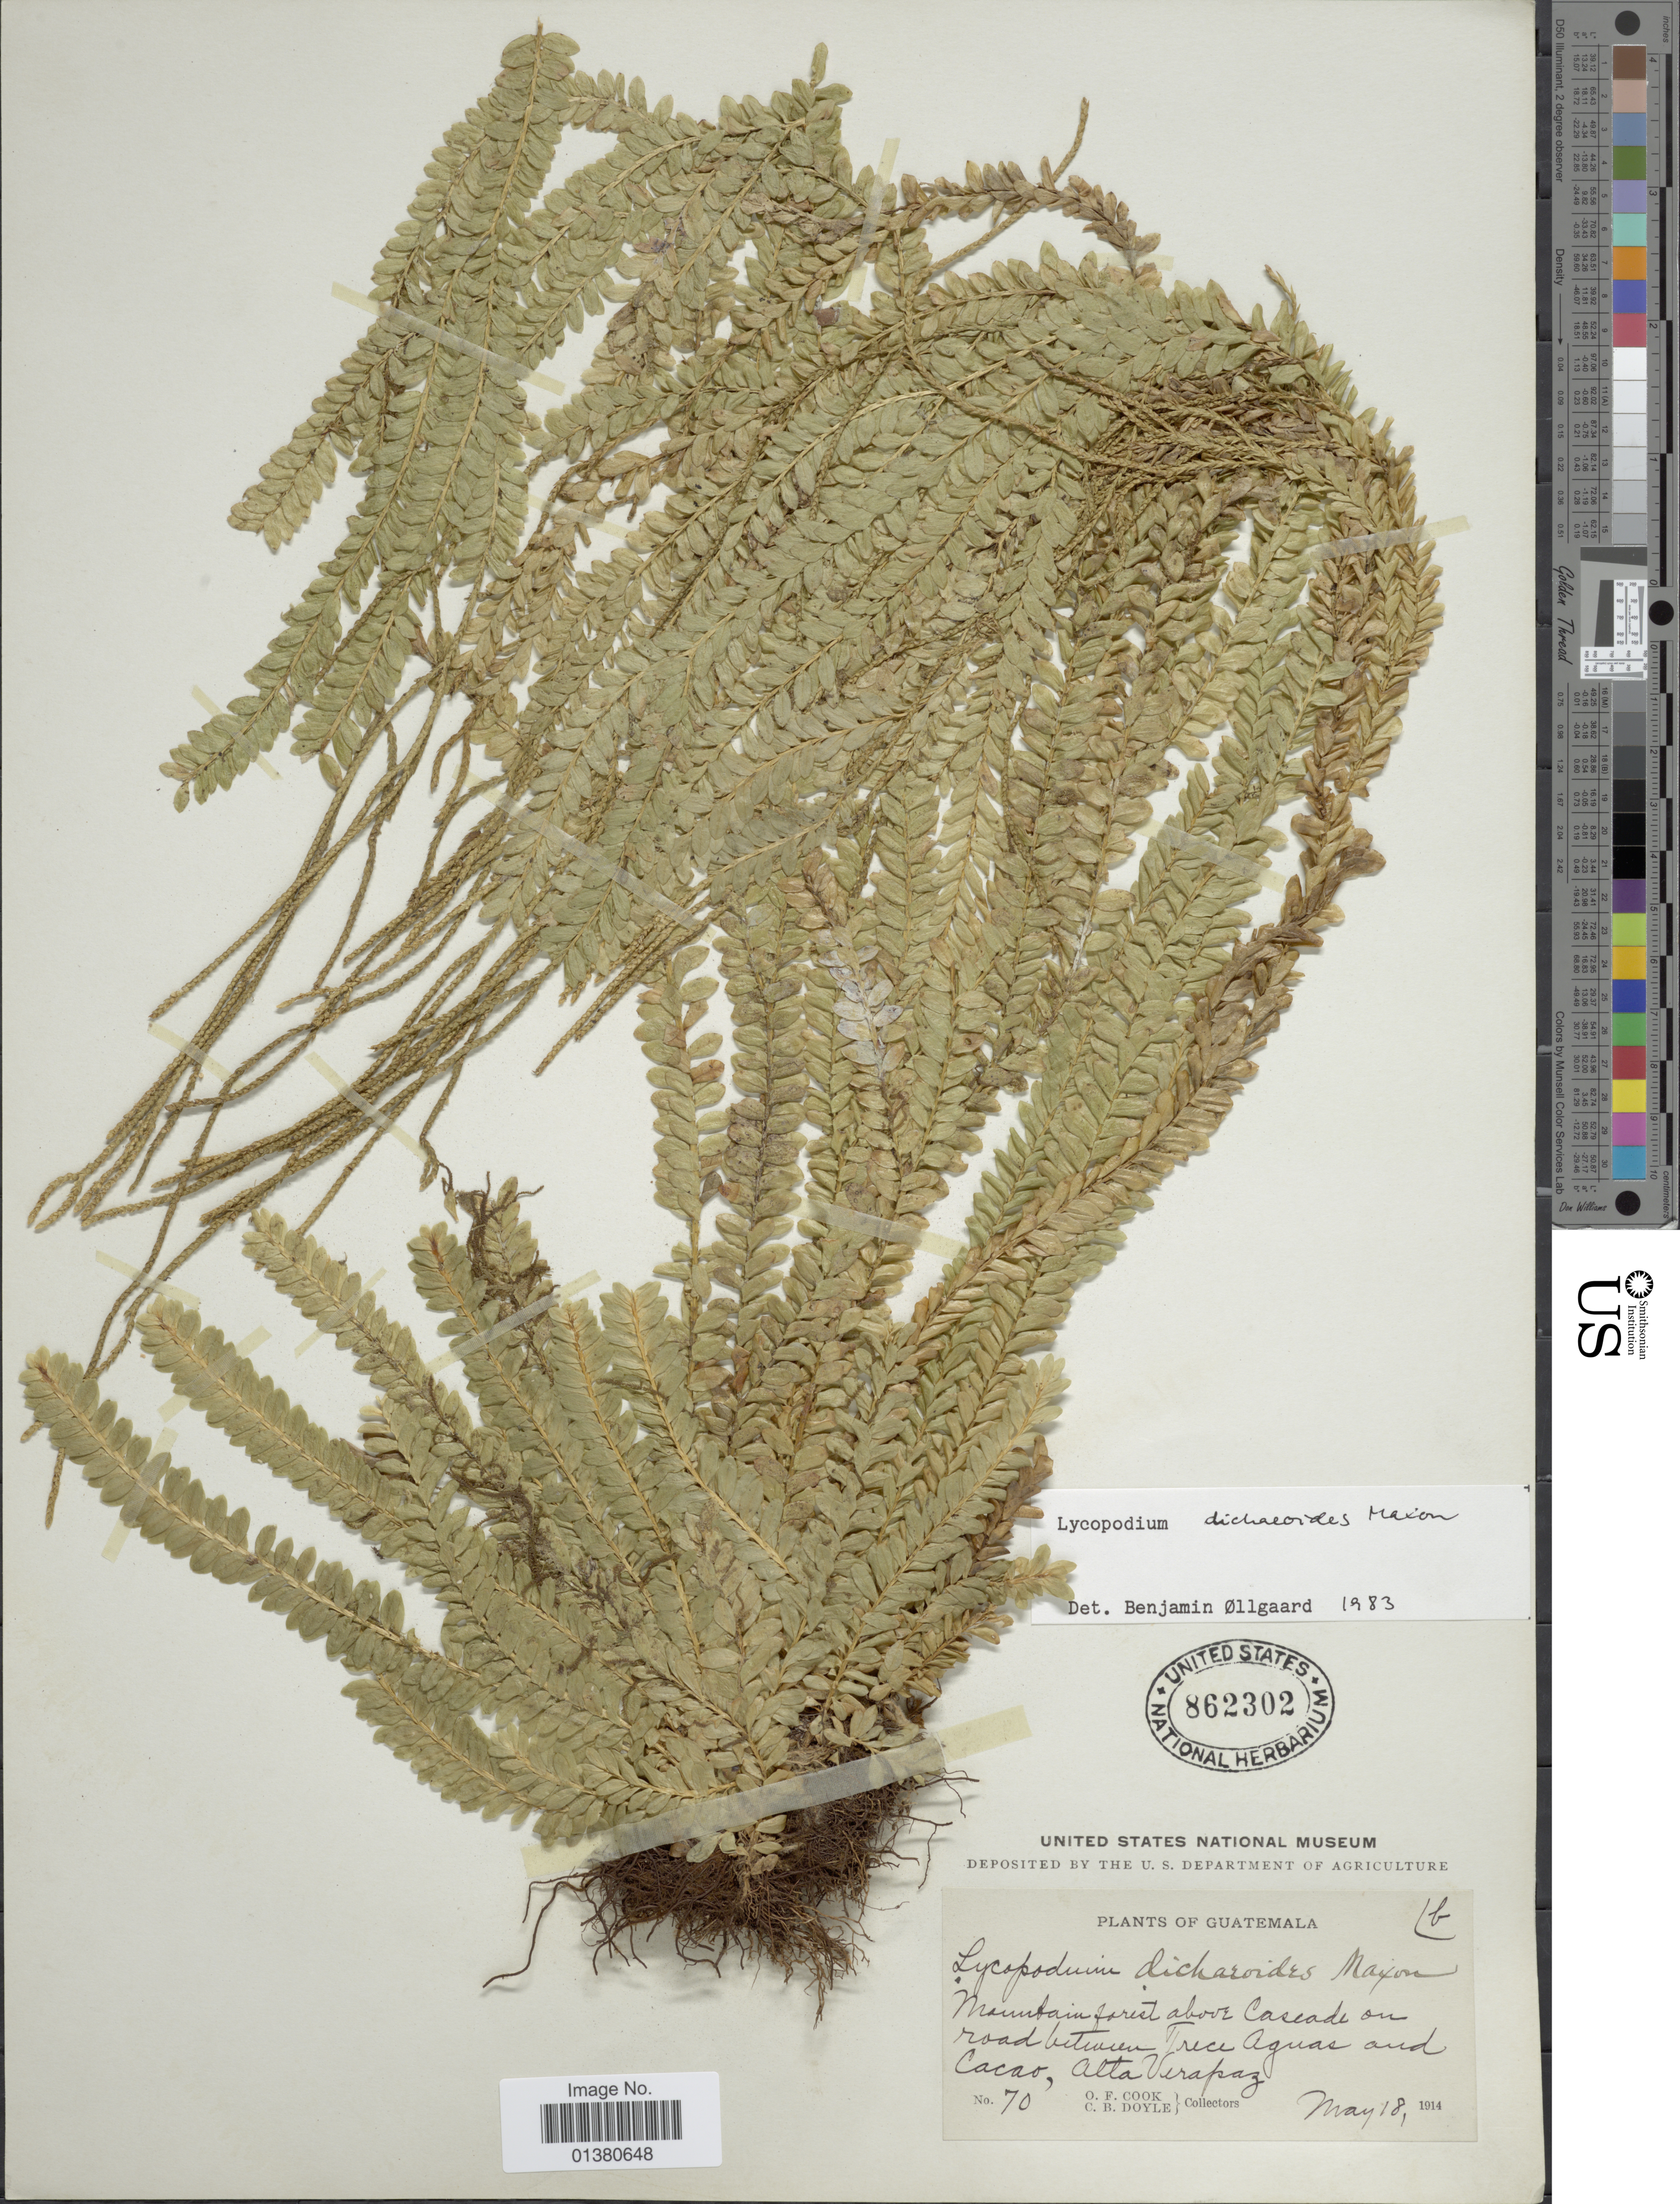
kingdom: Plantae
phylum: Tracheophyta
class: Lycopodiopsida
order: Lycopodiales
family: Lycopodiaceae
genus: Phlegmariurus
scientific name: Phlegmariurus dichaeoides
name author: (Maxon) B. Øllg.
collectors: O. F. Cook & C. Doyle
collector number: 70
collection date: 1914-05-18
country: Guatemala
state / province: Alta Verapaz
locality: Mountain forest above Cascade on road between Trece Aguas and Cacao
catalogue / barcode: US 862302